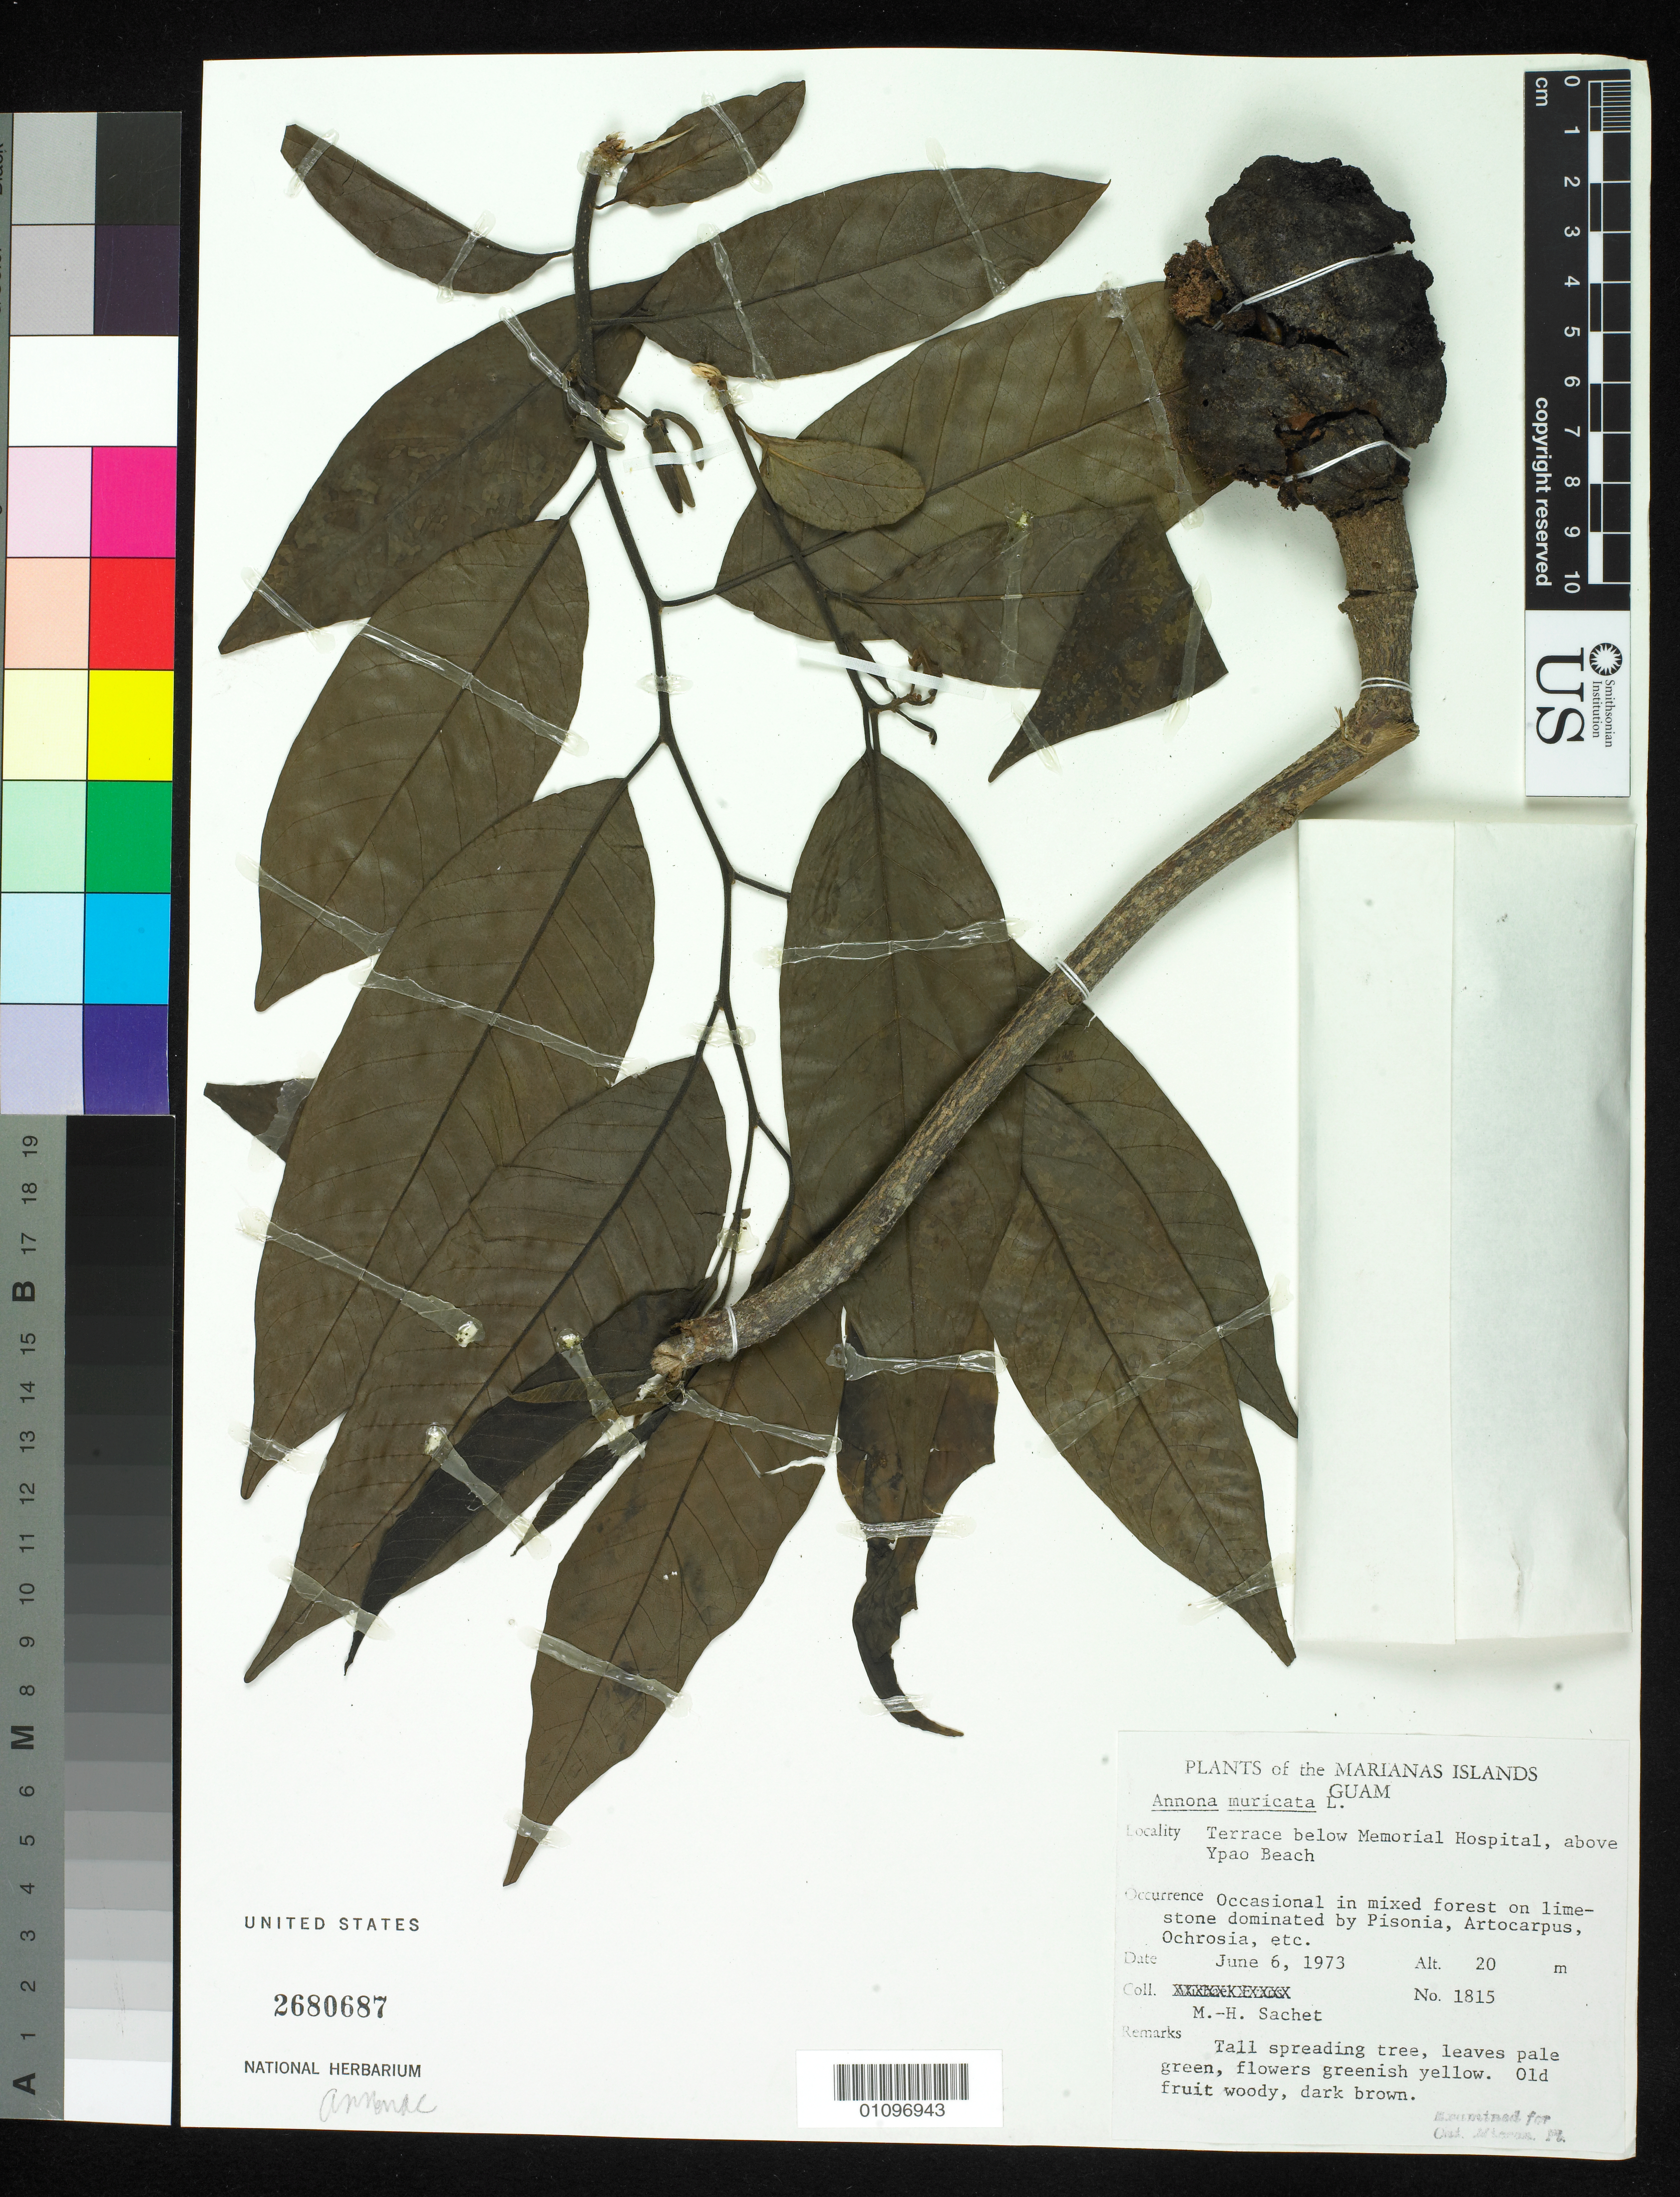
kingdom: Plantae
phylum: Tracheophyta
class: Magnoliopsida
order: Magnoliales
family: Annonaceae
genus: Annona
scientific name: Annona muricata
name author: L.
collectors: M.-H. Sachet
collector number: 1815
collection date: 1973-06-06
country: Guam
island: Guam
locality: Terrace below Memeroial Hospital, above Ypao Beach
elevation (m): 20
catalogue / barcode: US 2680687